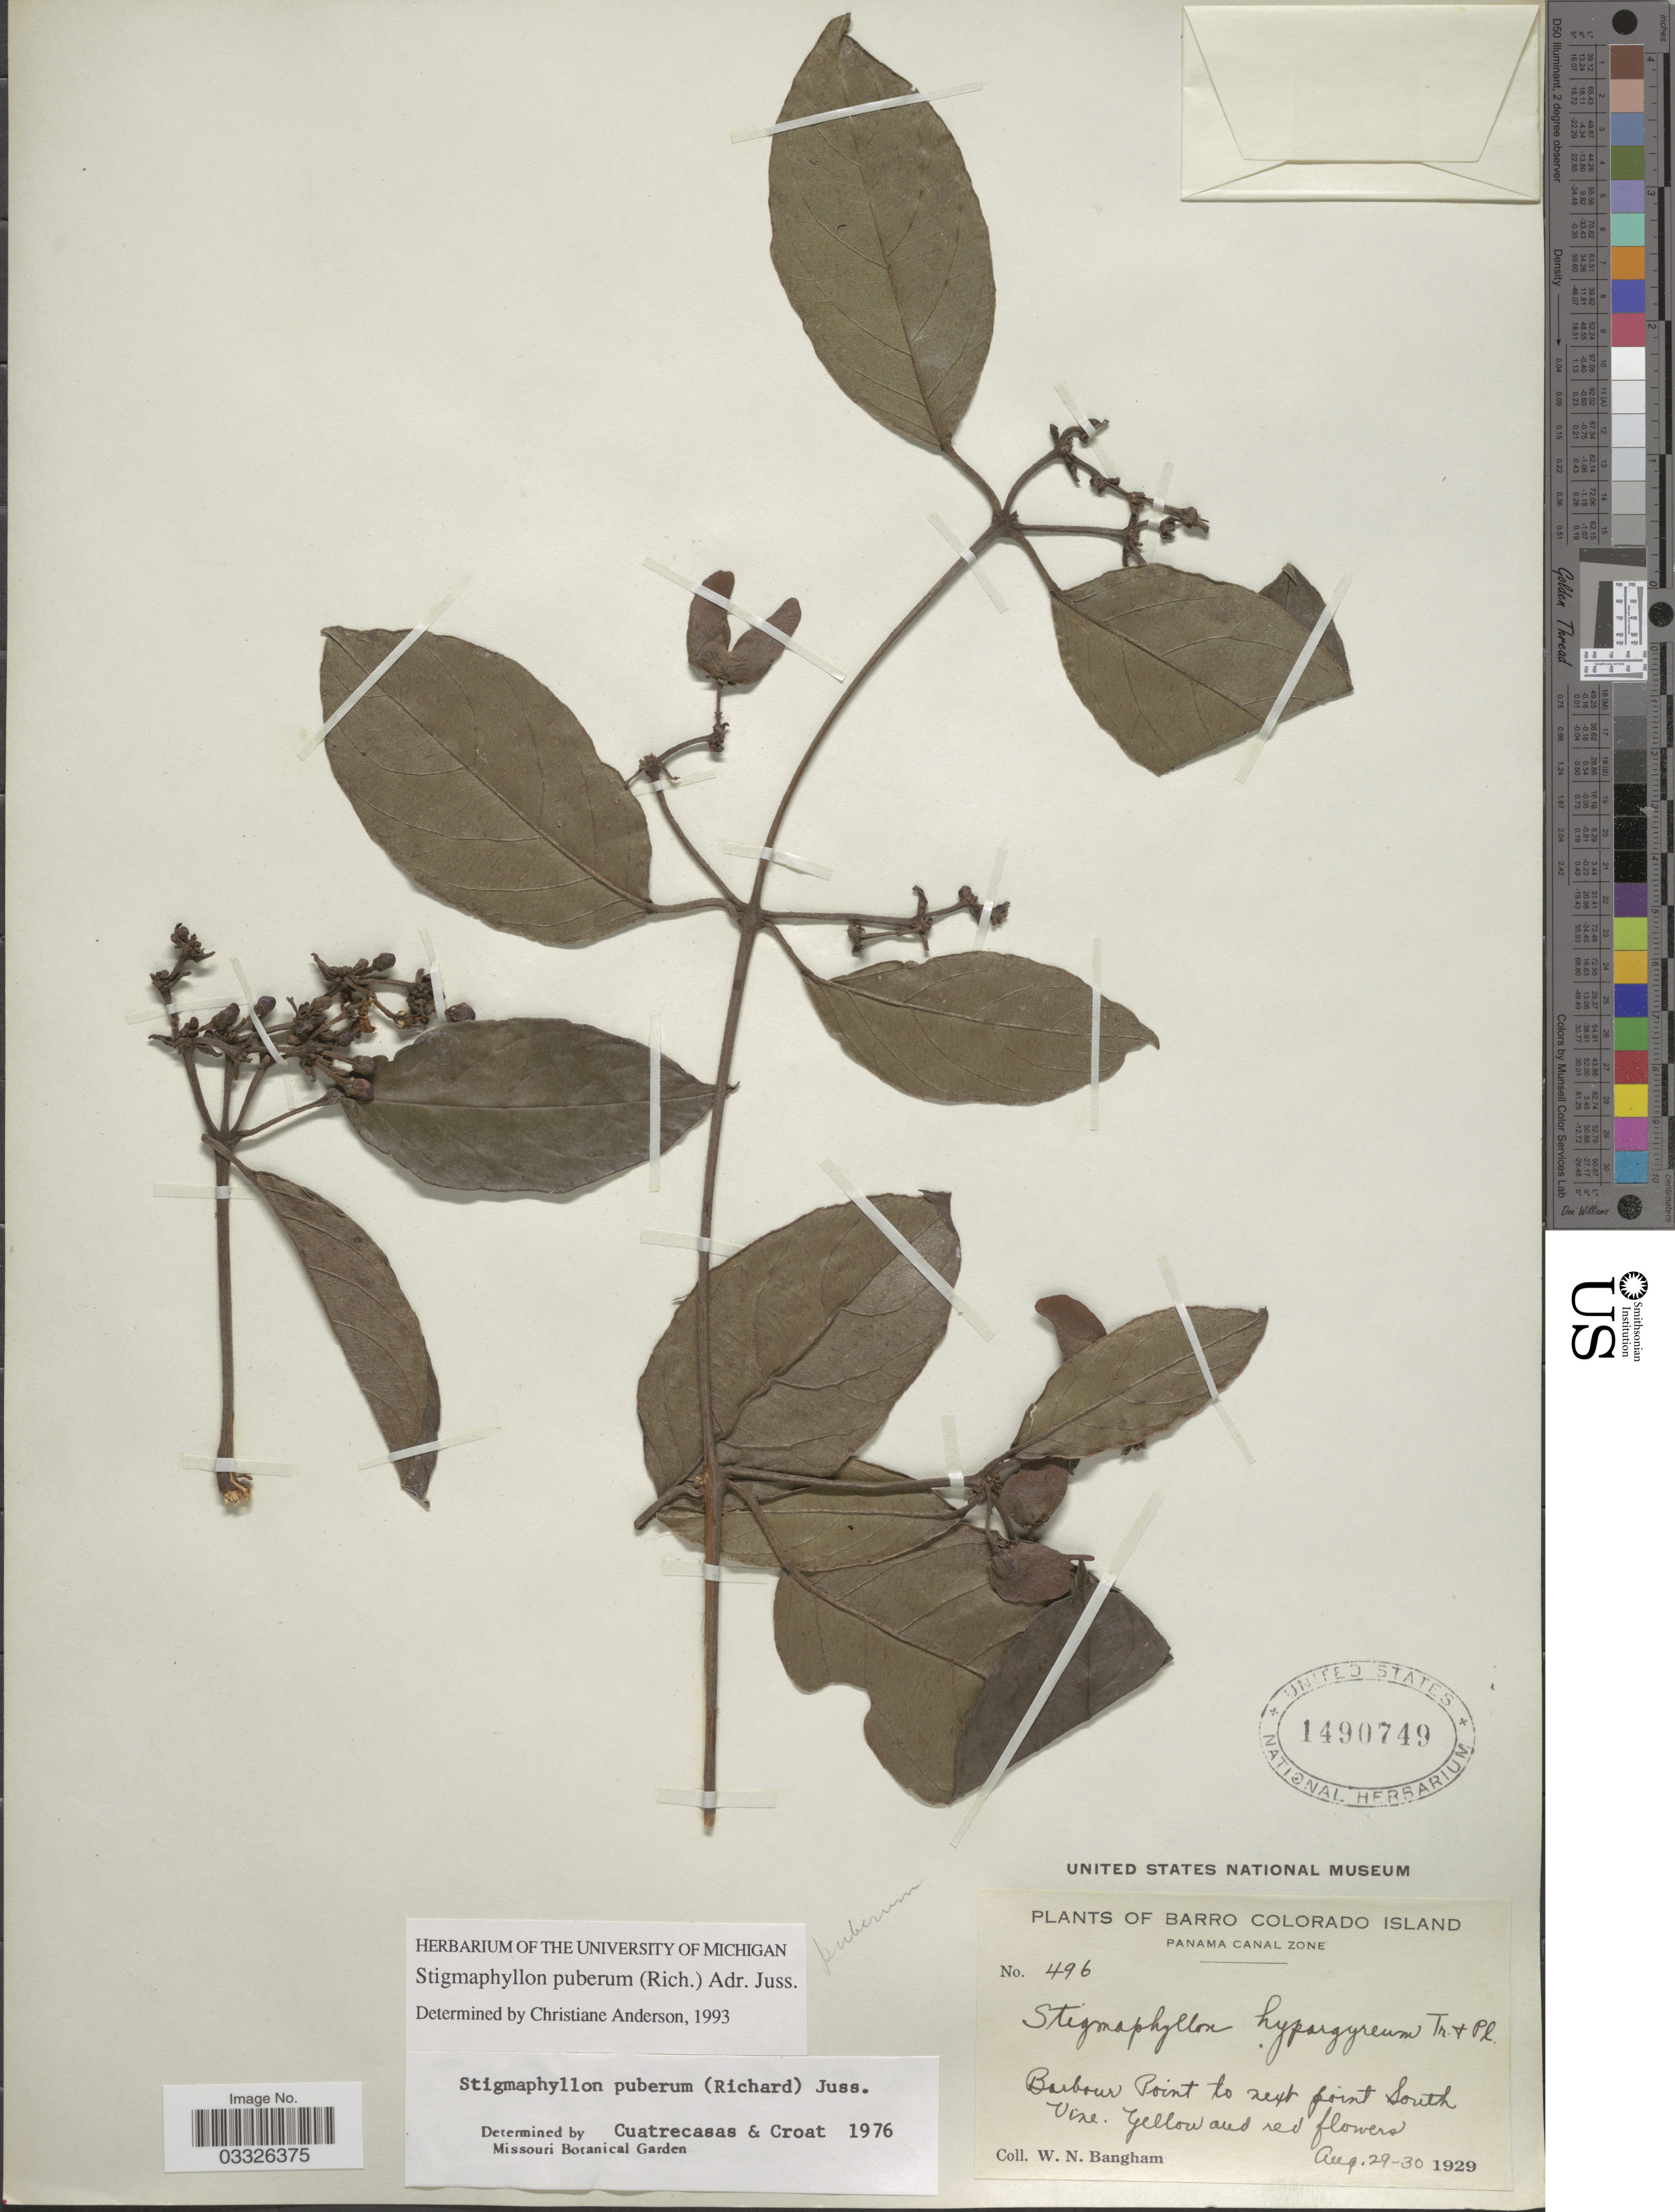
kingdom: Plantae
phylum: Tracheophyta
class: Magnoliopsida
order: Malpighiales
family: Malpighiaceae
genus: Stigmaphyllon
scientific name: Stigmaphyllon puberum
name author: (Rich.) A. Juss.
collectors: W. Bangham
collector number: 496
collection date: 1929-08-29/1929-08-30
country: Panama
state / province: Panamá Oeste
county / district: Canal Zone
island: Barro Colorado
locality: Barro Colorado Island. Panama Canal Zone. Barbour Point to next point South Vine.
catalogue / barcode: US 1490749